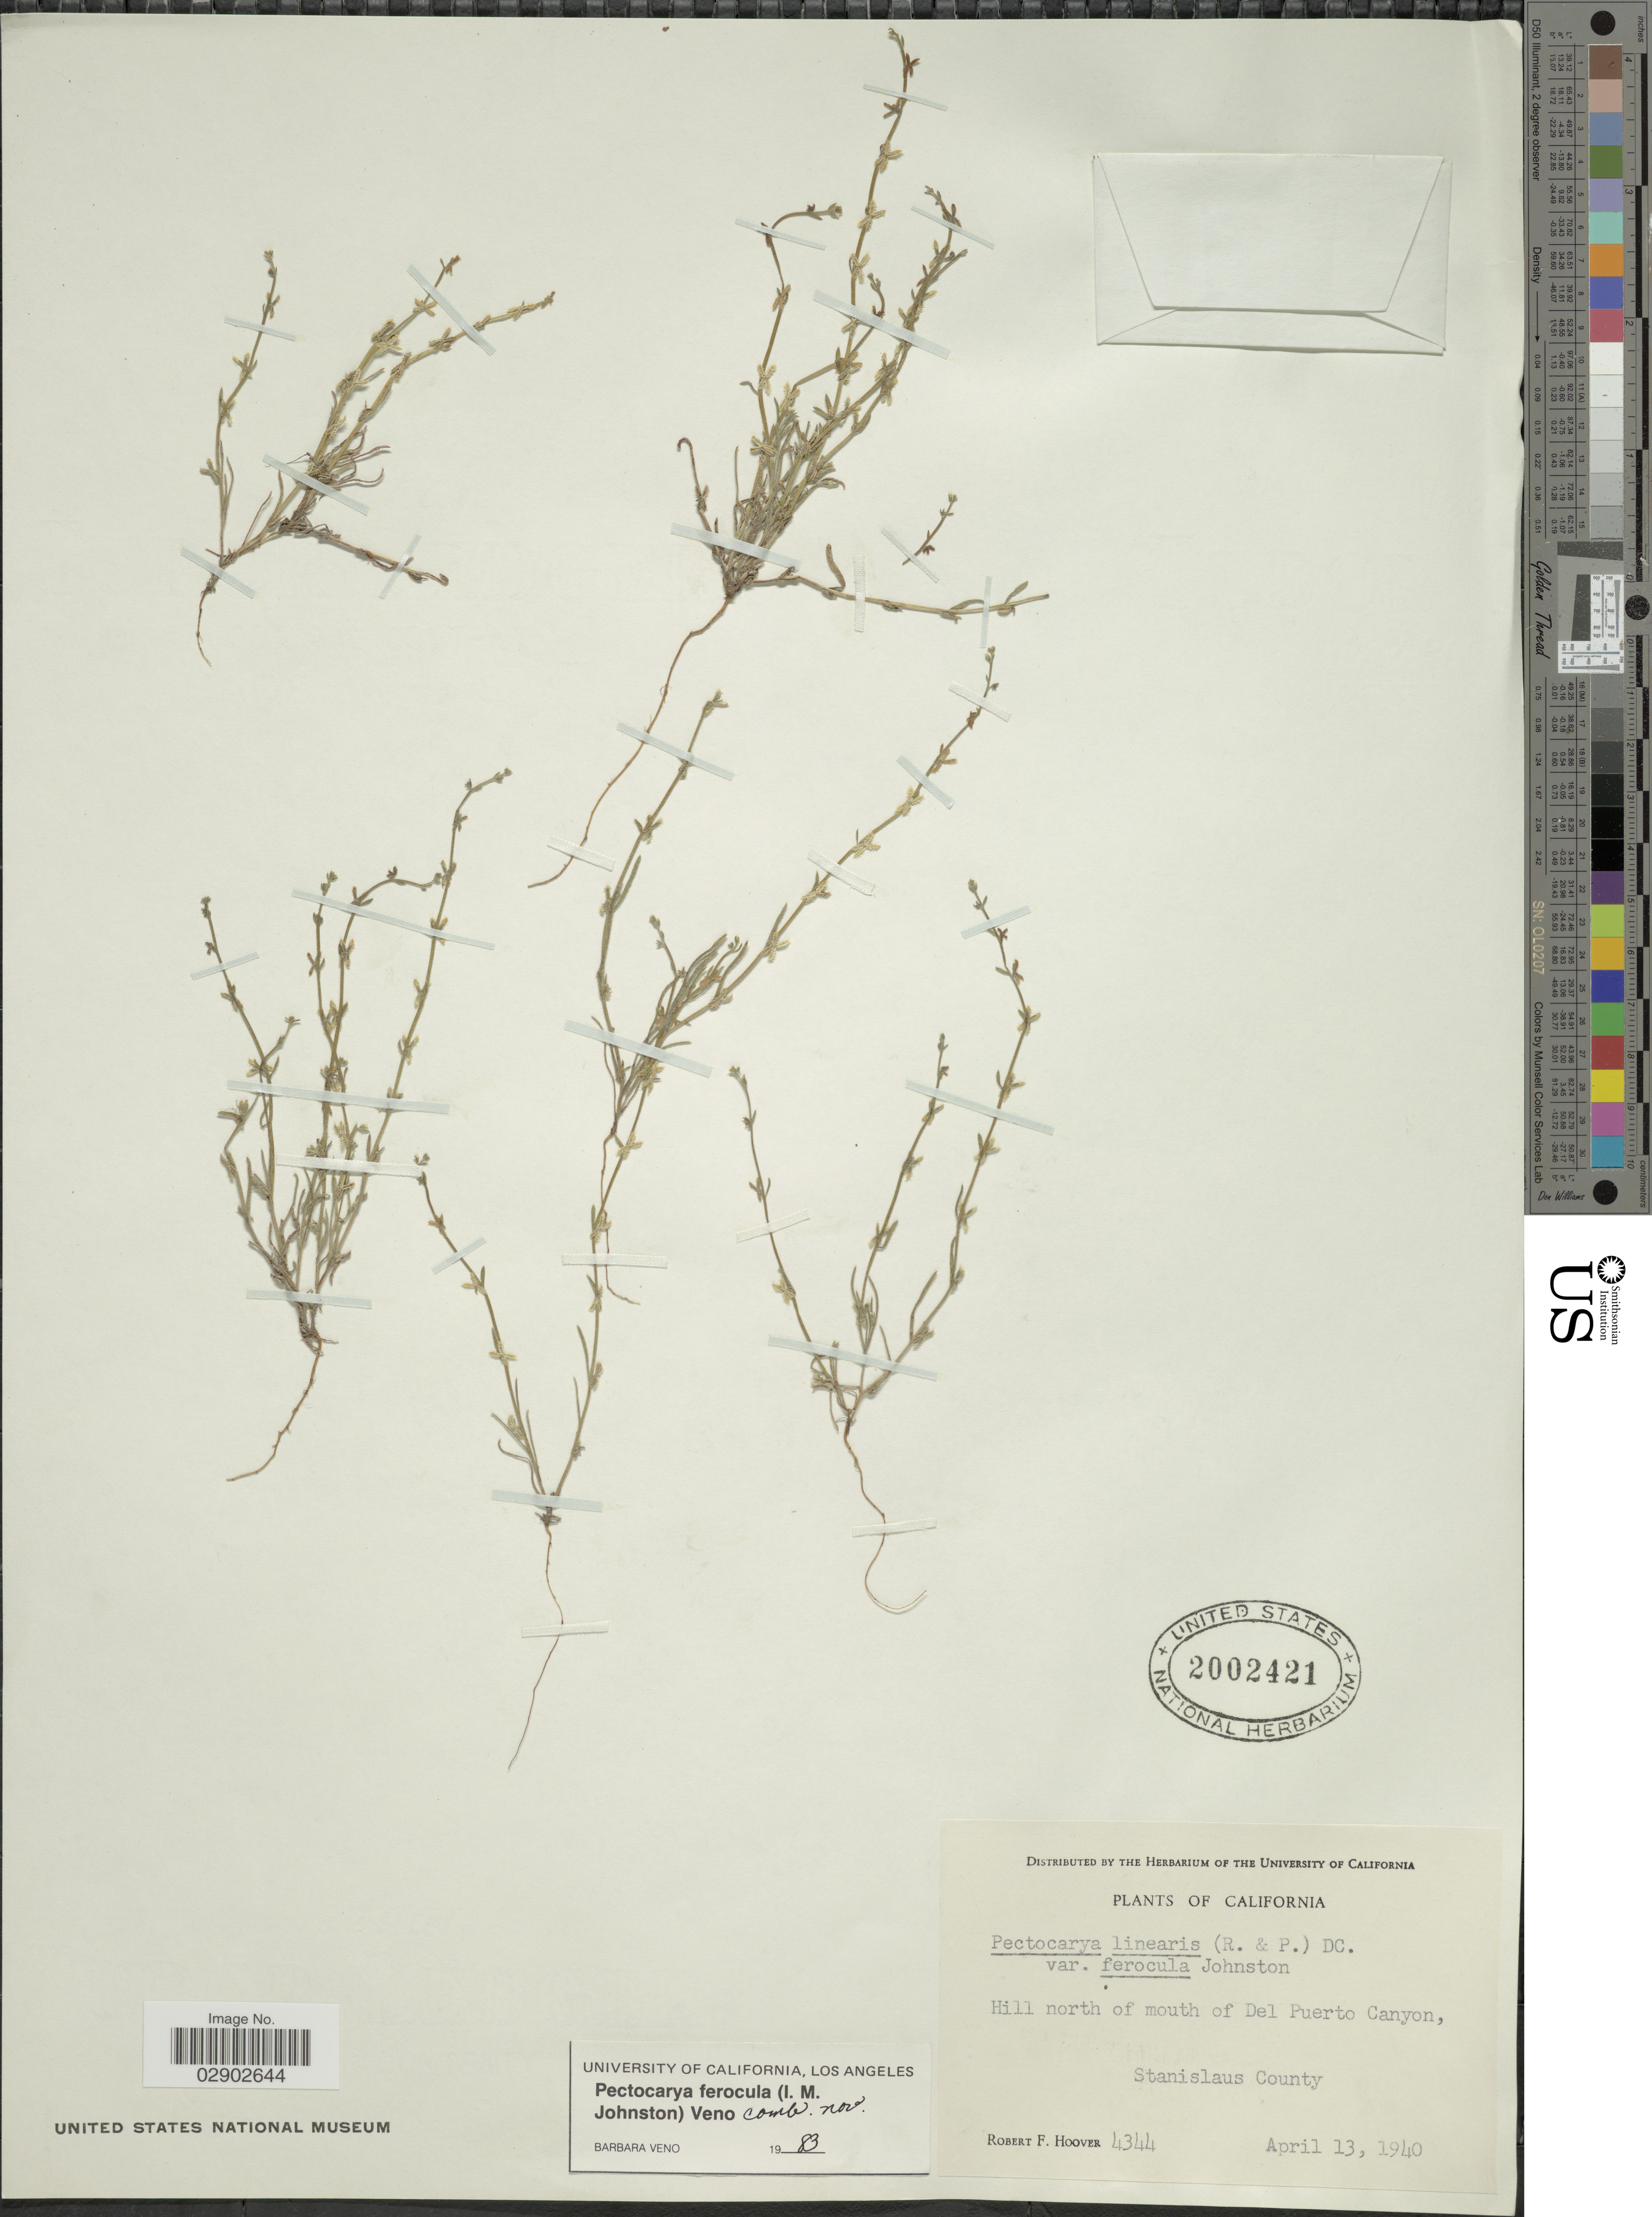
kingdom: Plantae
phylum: Tracheophyta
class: Magnoliopsida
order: Boraginales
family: Boraginaceae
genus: Pectocarya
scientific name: Pectocarya linearis subsp. ferocula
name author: (I.M. Johnst.) Thorne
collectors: R. F. Hoover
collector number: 4344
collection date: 1940-04-13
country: United States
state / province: California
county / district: Stanislaus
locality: Hill north of mouth of Del Puerto Canyon, Stanislaus County.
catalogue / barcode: US 2002421